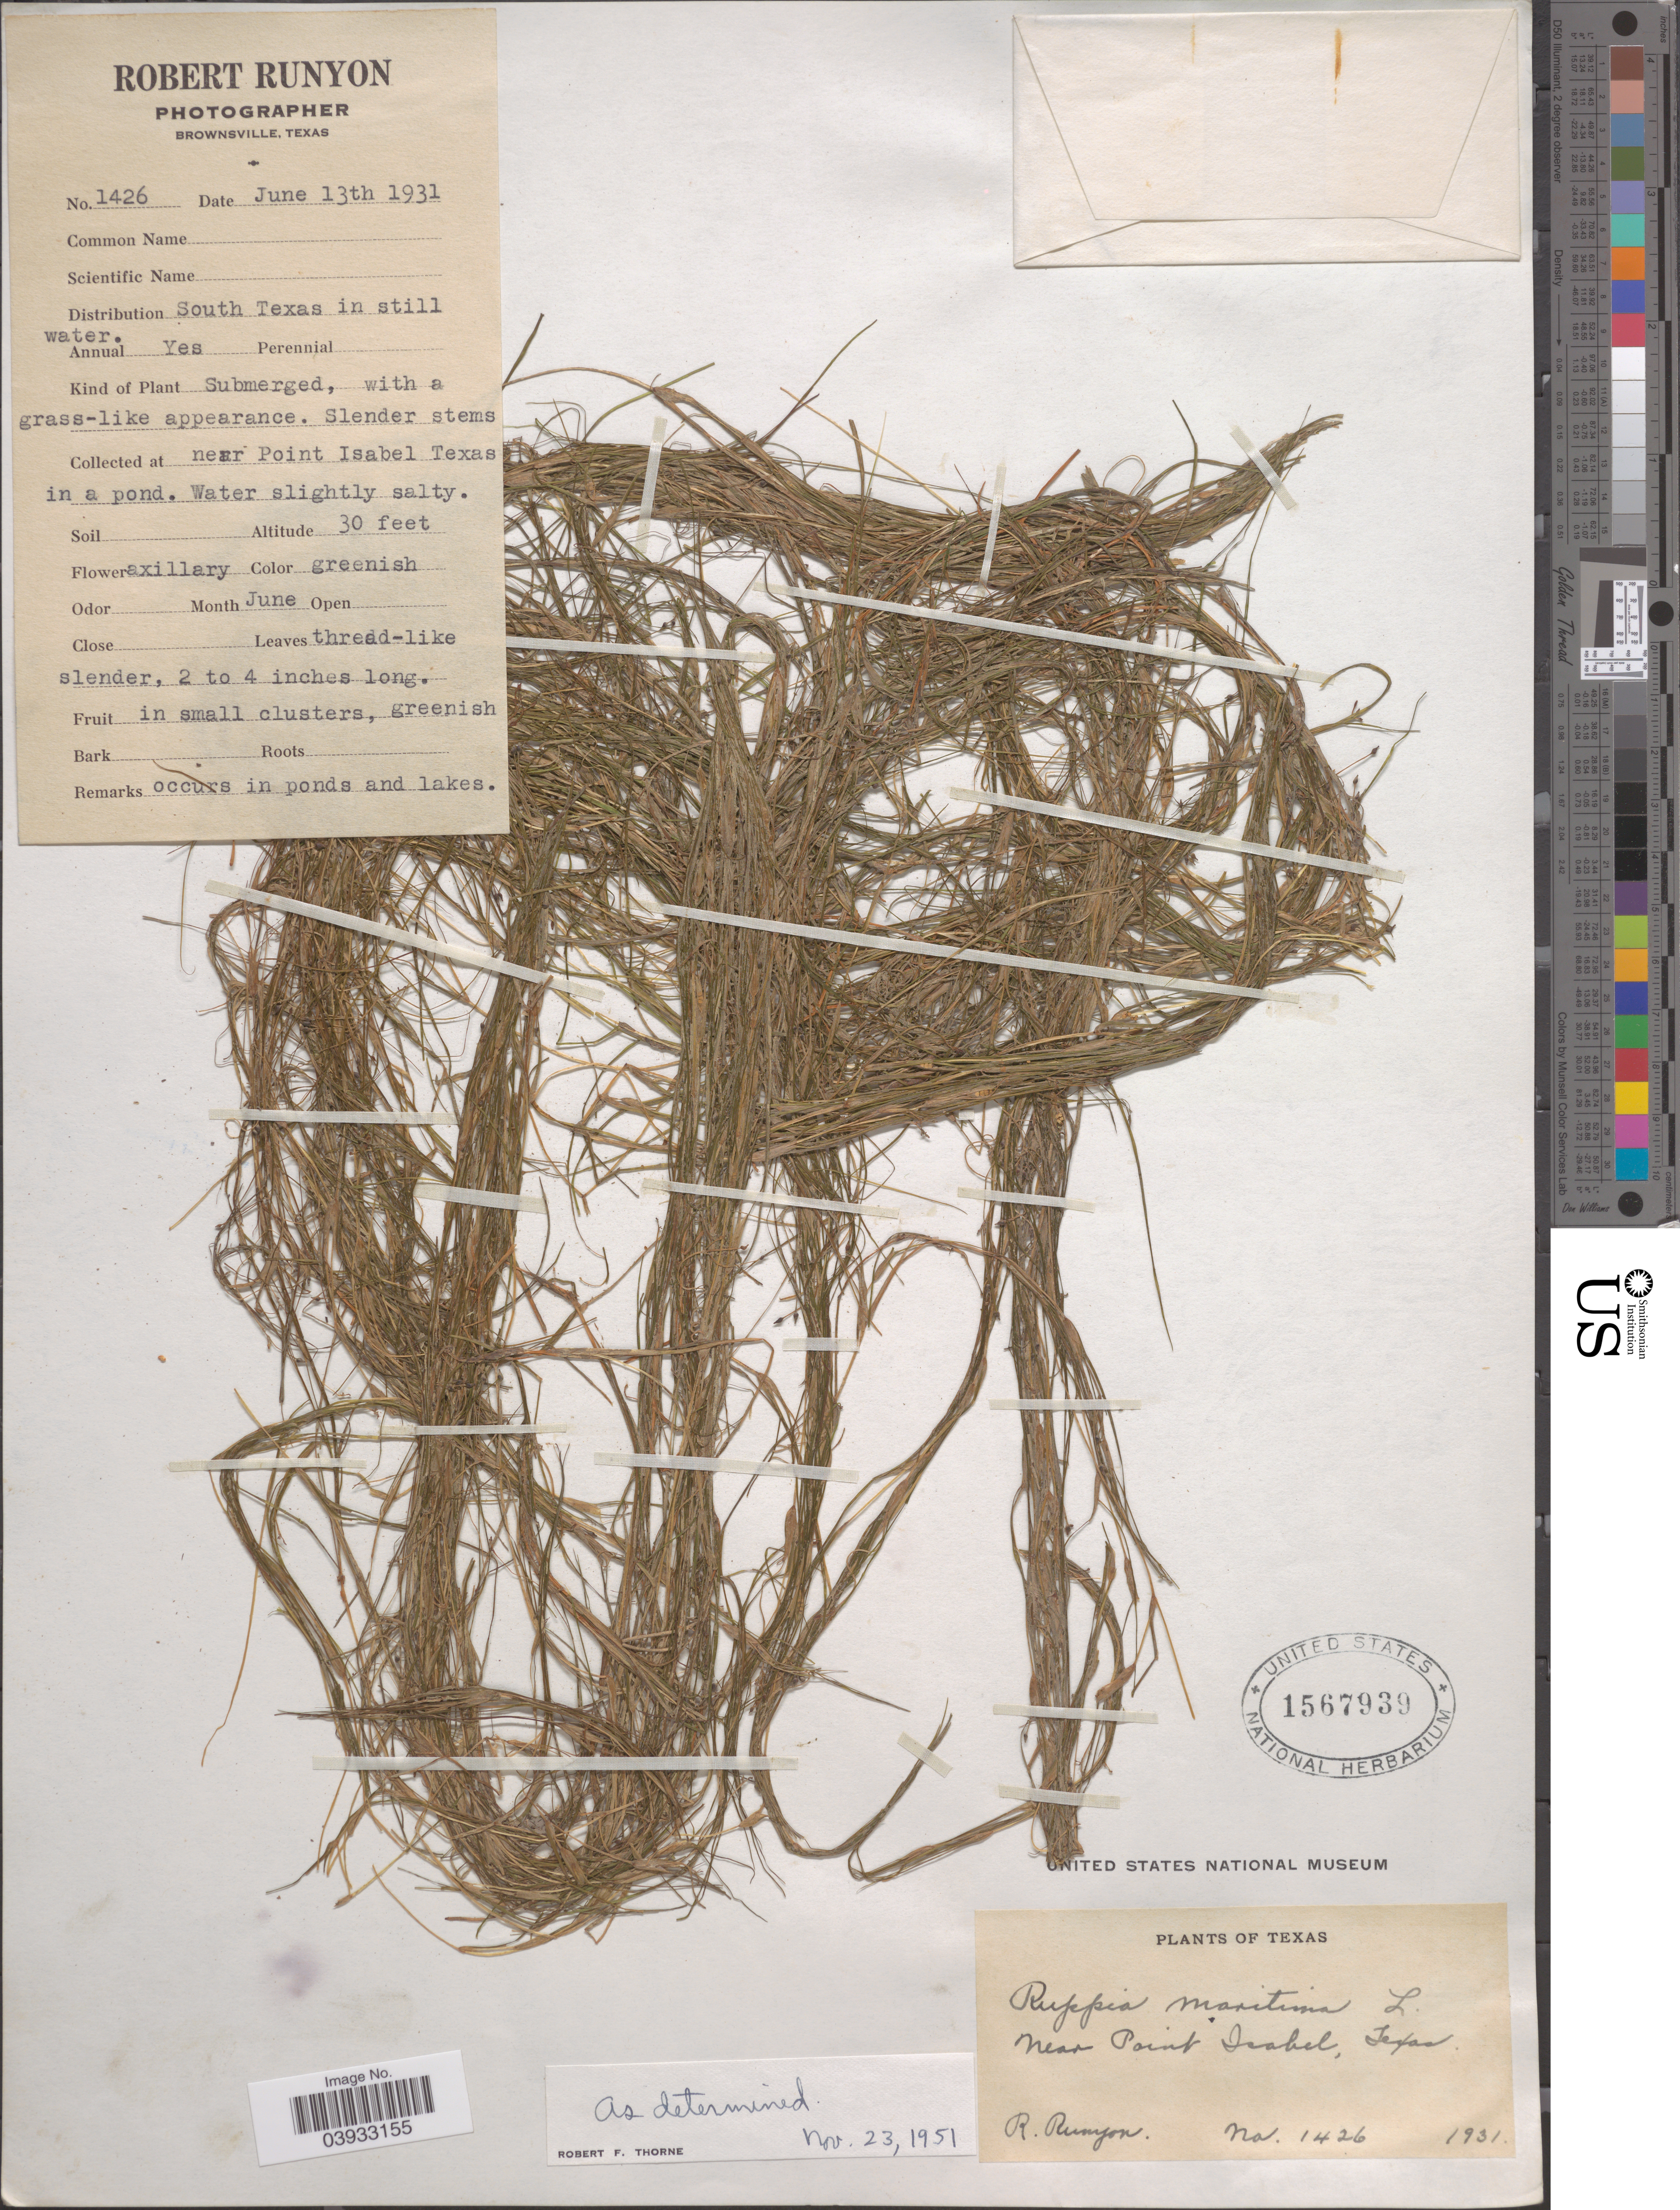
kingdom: Plantae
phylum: Tracheophyta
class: Liliopsida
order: Alismatales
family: Ruppiaceae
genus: Ruppia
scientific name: Ruppia maritima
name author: L.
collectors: R. Runyon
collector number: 1426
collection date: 1931-06-13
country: United States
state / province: Texas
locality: Near Point Isabel. South Texas in still water.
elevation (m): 9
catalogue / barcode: US 1567939